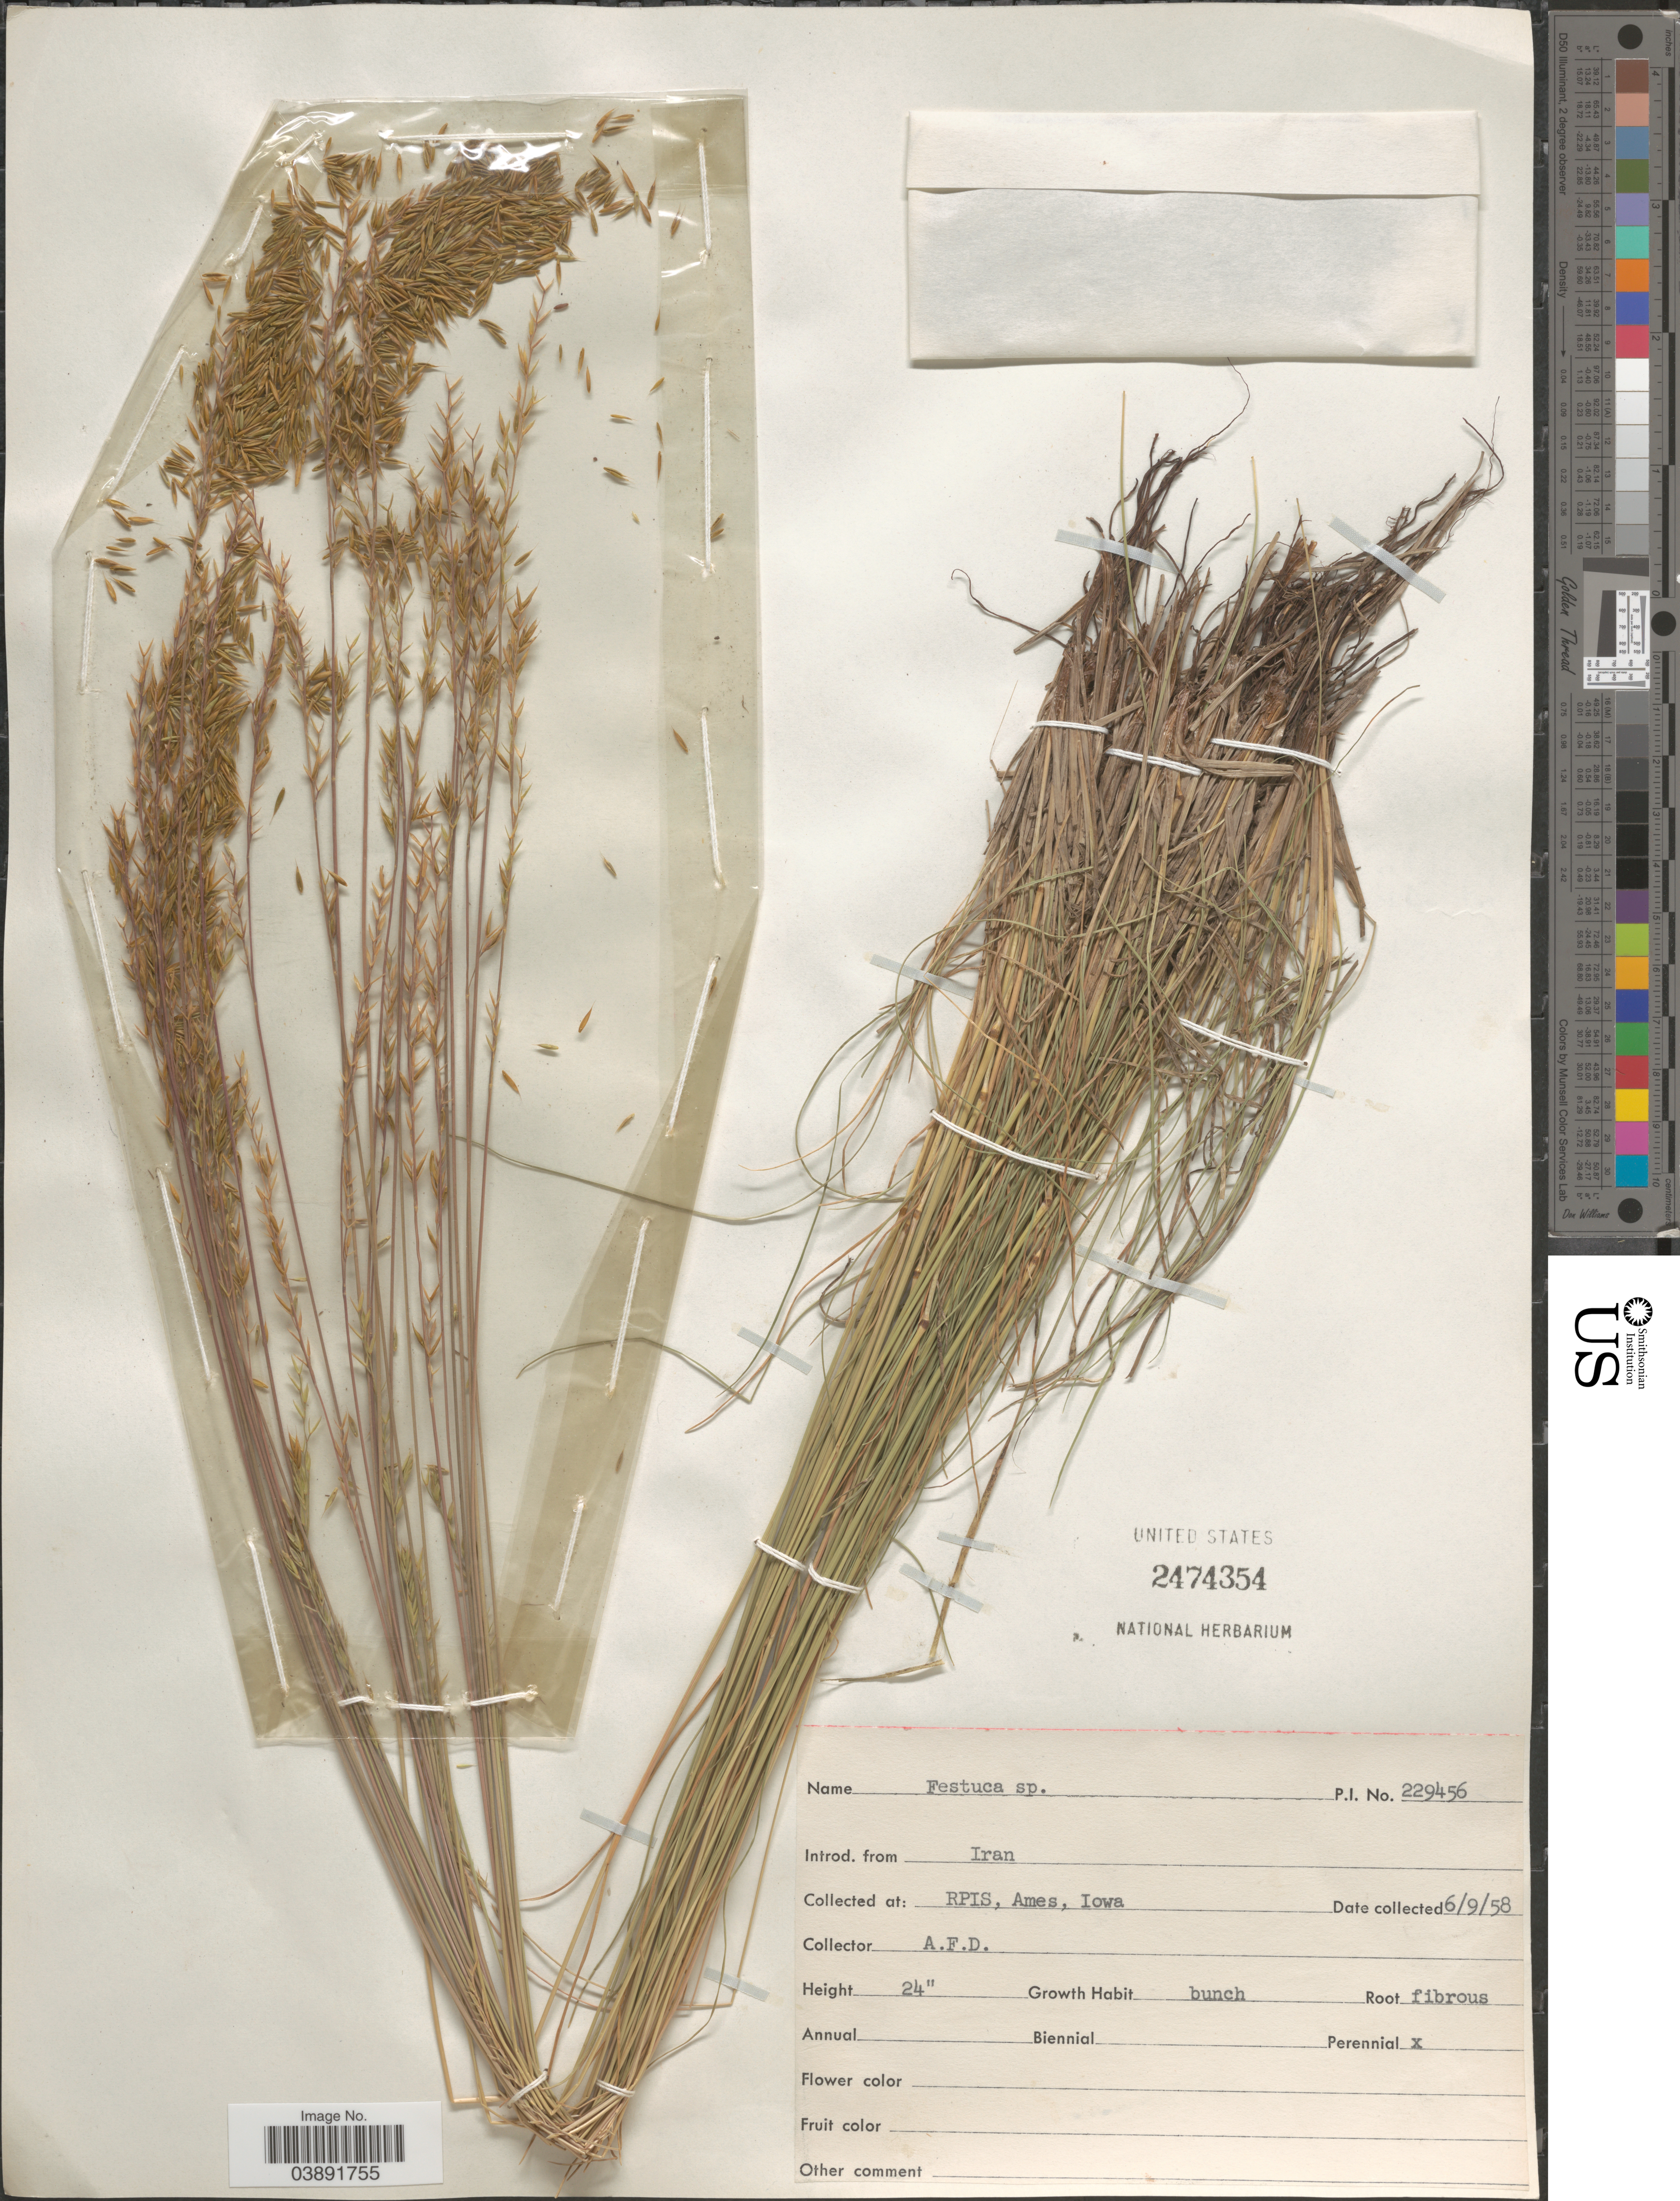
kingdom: Plantae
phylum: Tracheophyta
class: Liliopsida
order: Poales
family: Poaceae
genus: Festuca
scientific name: Festuca sp.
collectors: A. D.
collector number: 229456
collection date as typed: Transcribed d/m/y: 9/6/58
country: United States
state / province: Iowa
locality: RPIS, Ames.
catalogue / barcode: US 2474354